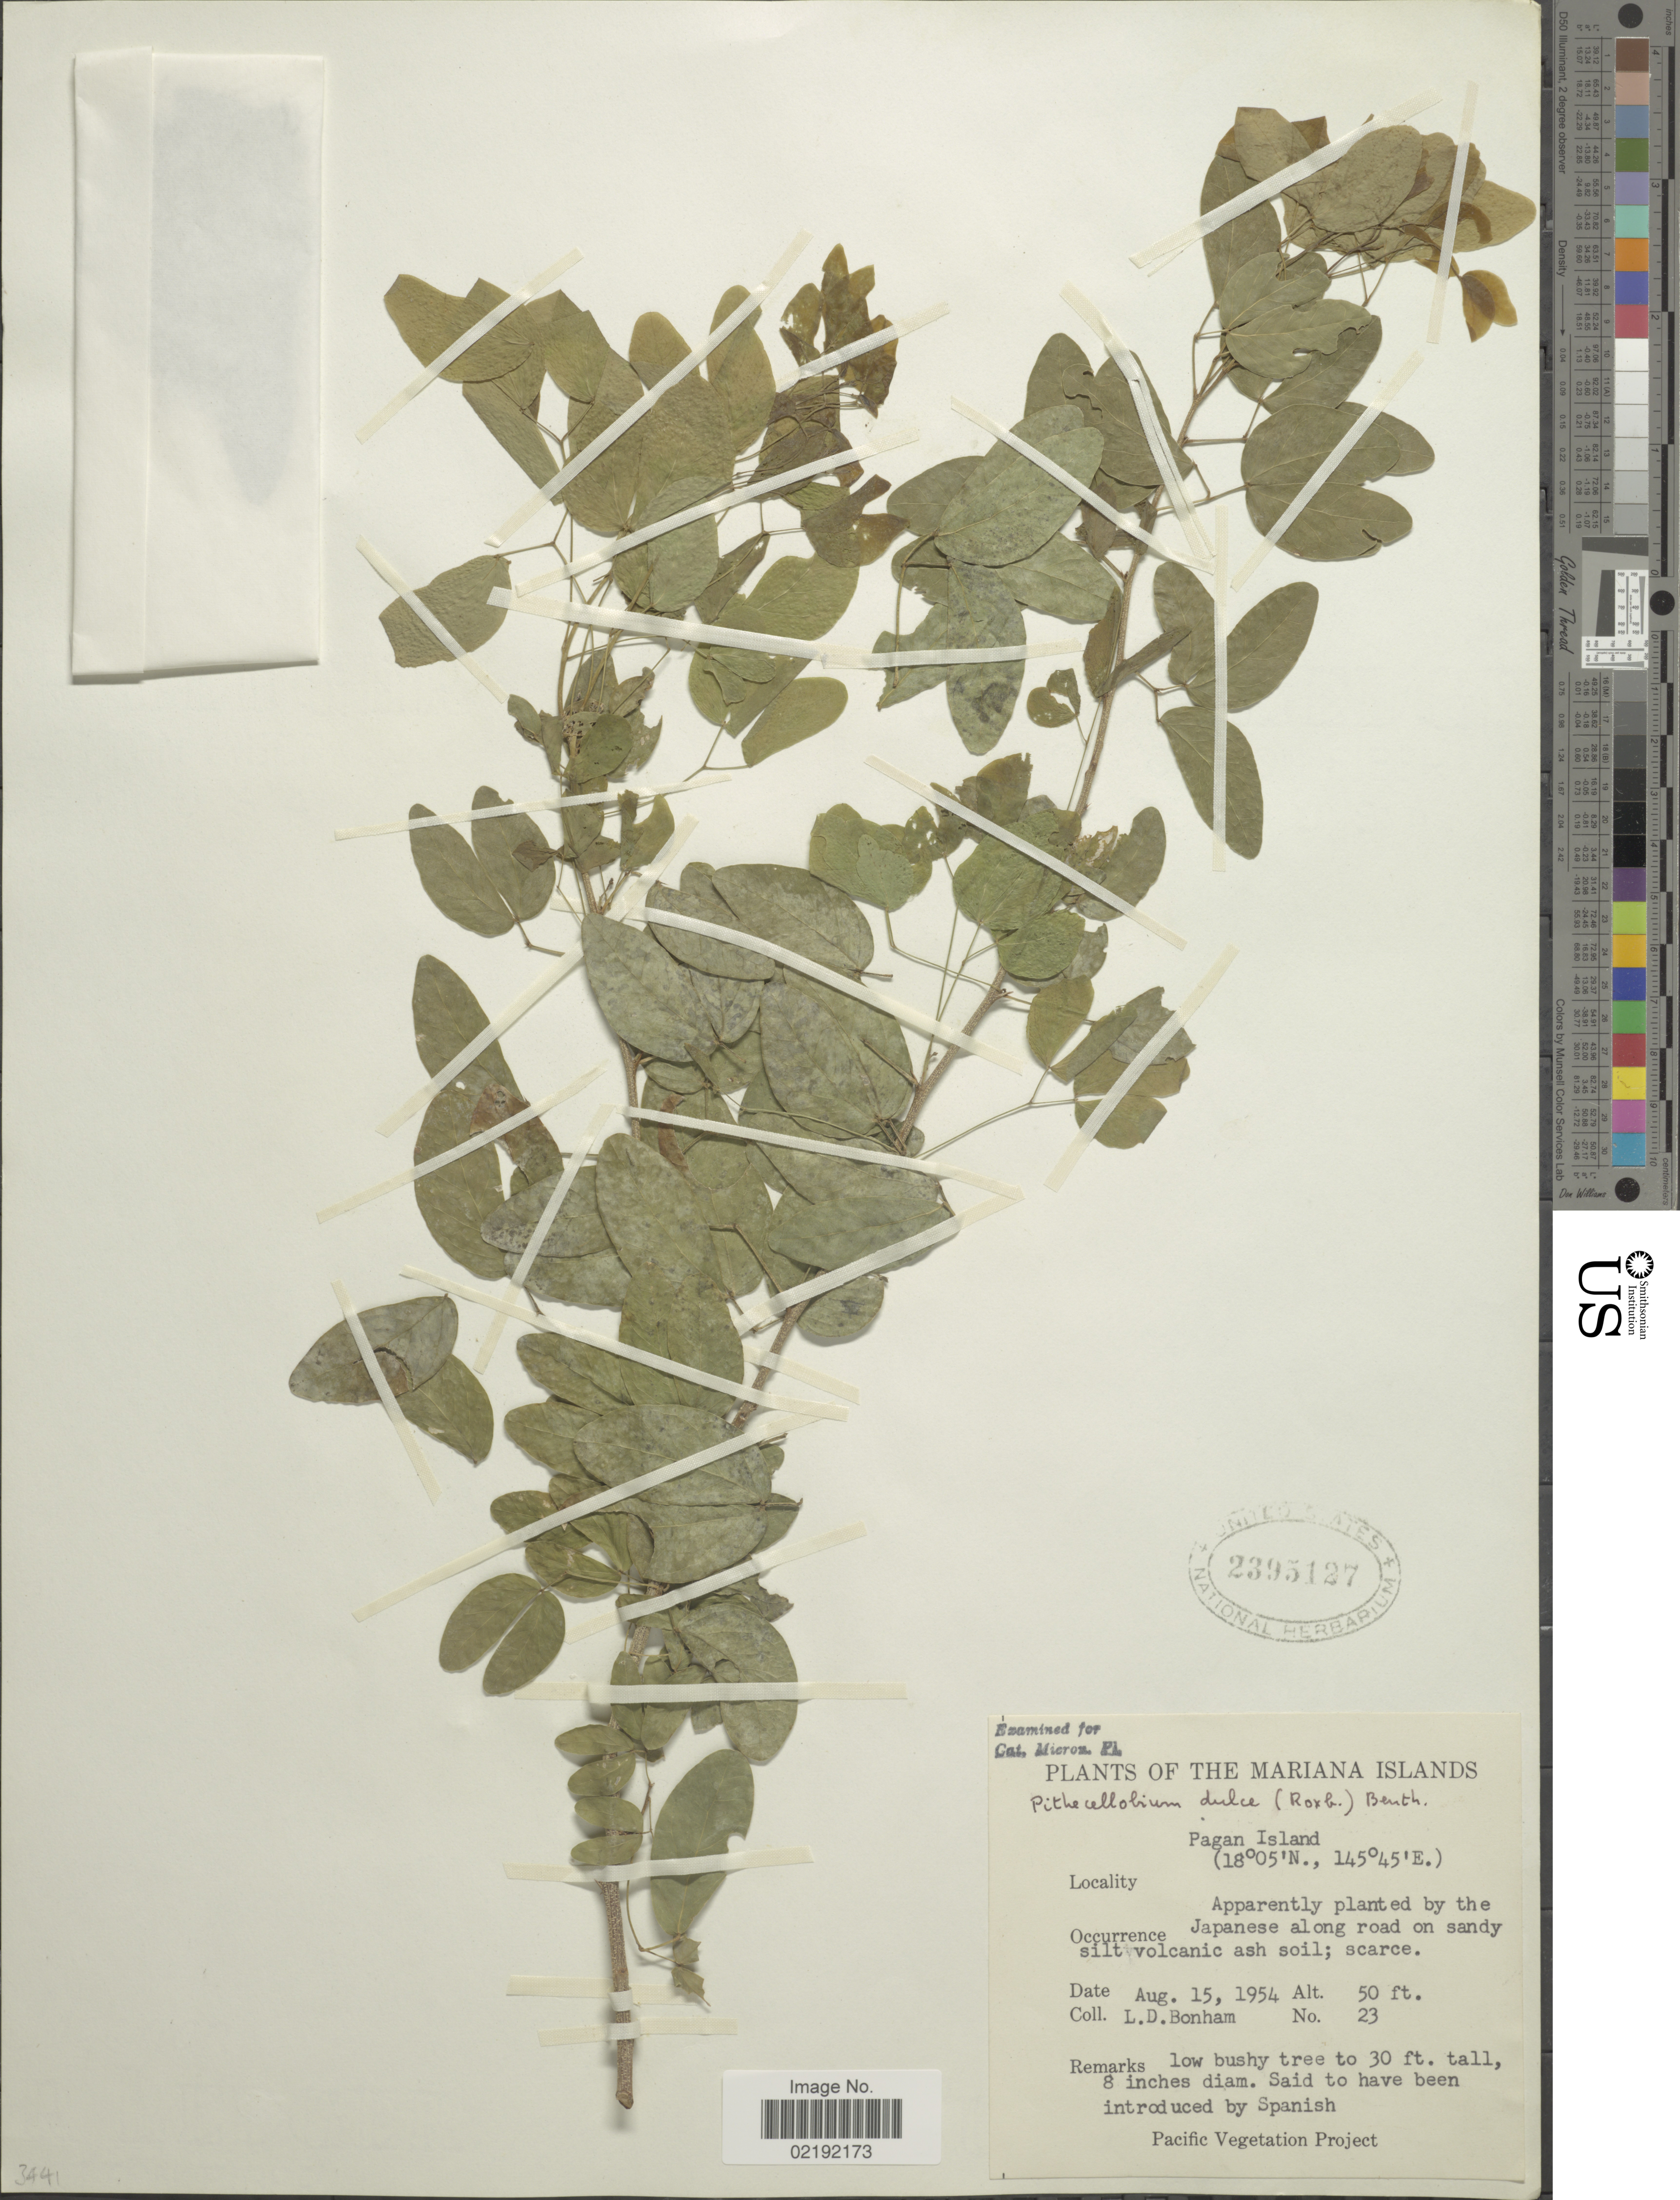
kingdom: Plantae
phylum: Tracheophyta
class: Magnoliopsida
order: Fabales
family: Fabaceae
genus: Pithecellobium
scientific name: Pithecellobium dulce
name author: (Roxb.) Benth.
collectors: L. D. Bonham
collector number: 23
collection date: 1954-08-15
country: Northern Mariana Islands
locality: Mariana Islands. Pagan Island. Apparently planted by the Japanese along road on sandy silt volcanic ash soil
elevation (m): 15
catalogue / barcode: US 2395127